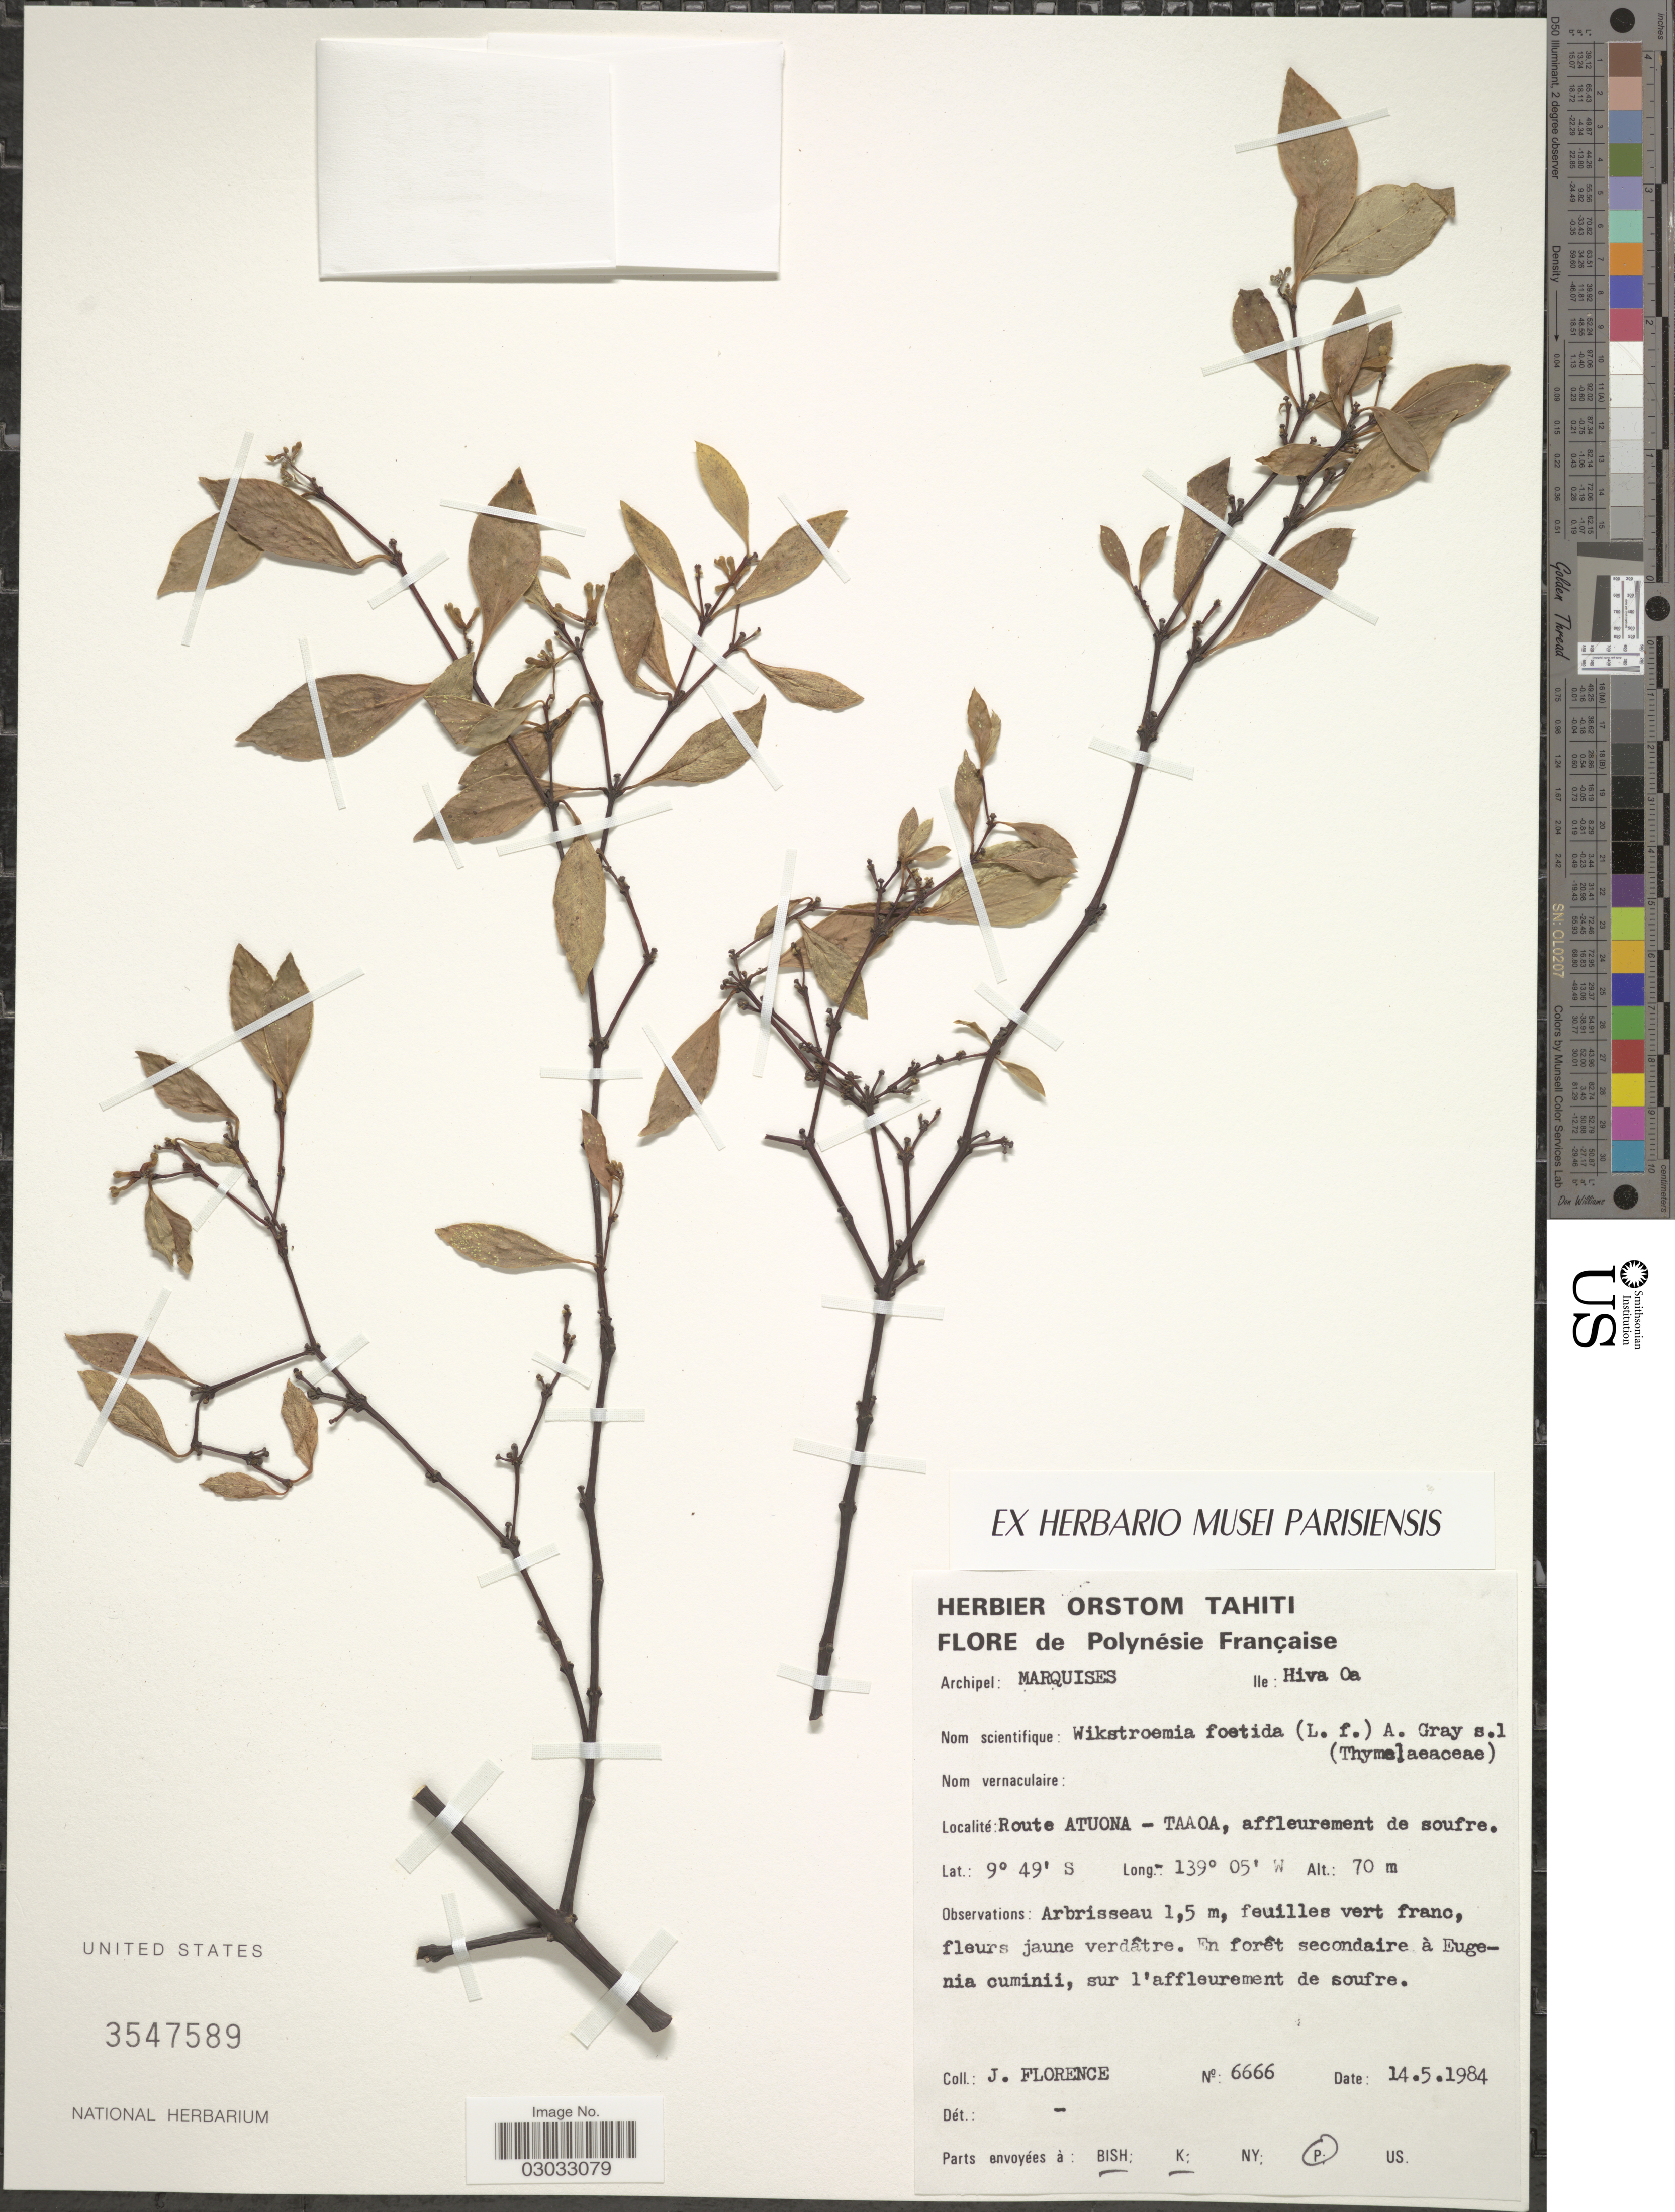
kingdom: Plantae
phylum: Tracheophyta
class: Magnoliopsida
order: Malvales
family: Thymelaeaceae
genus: Wikstroemia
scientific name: Wikstroemia coriacea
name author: Seem.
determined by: Florence, J.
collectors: J. Florence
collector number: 6666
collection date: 1984-05-14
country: French Polynesia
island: Hiva Oa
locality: Archipel: Marquises, Ile: Hiva Oa, Route Atuona-Taaoa, affleurement de soufre.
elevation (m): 70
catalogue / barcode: US 3547589